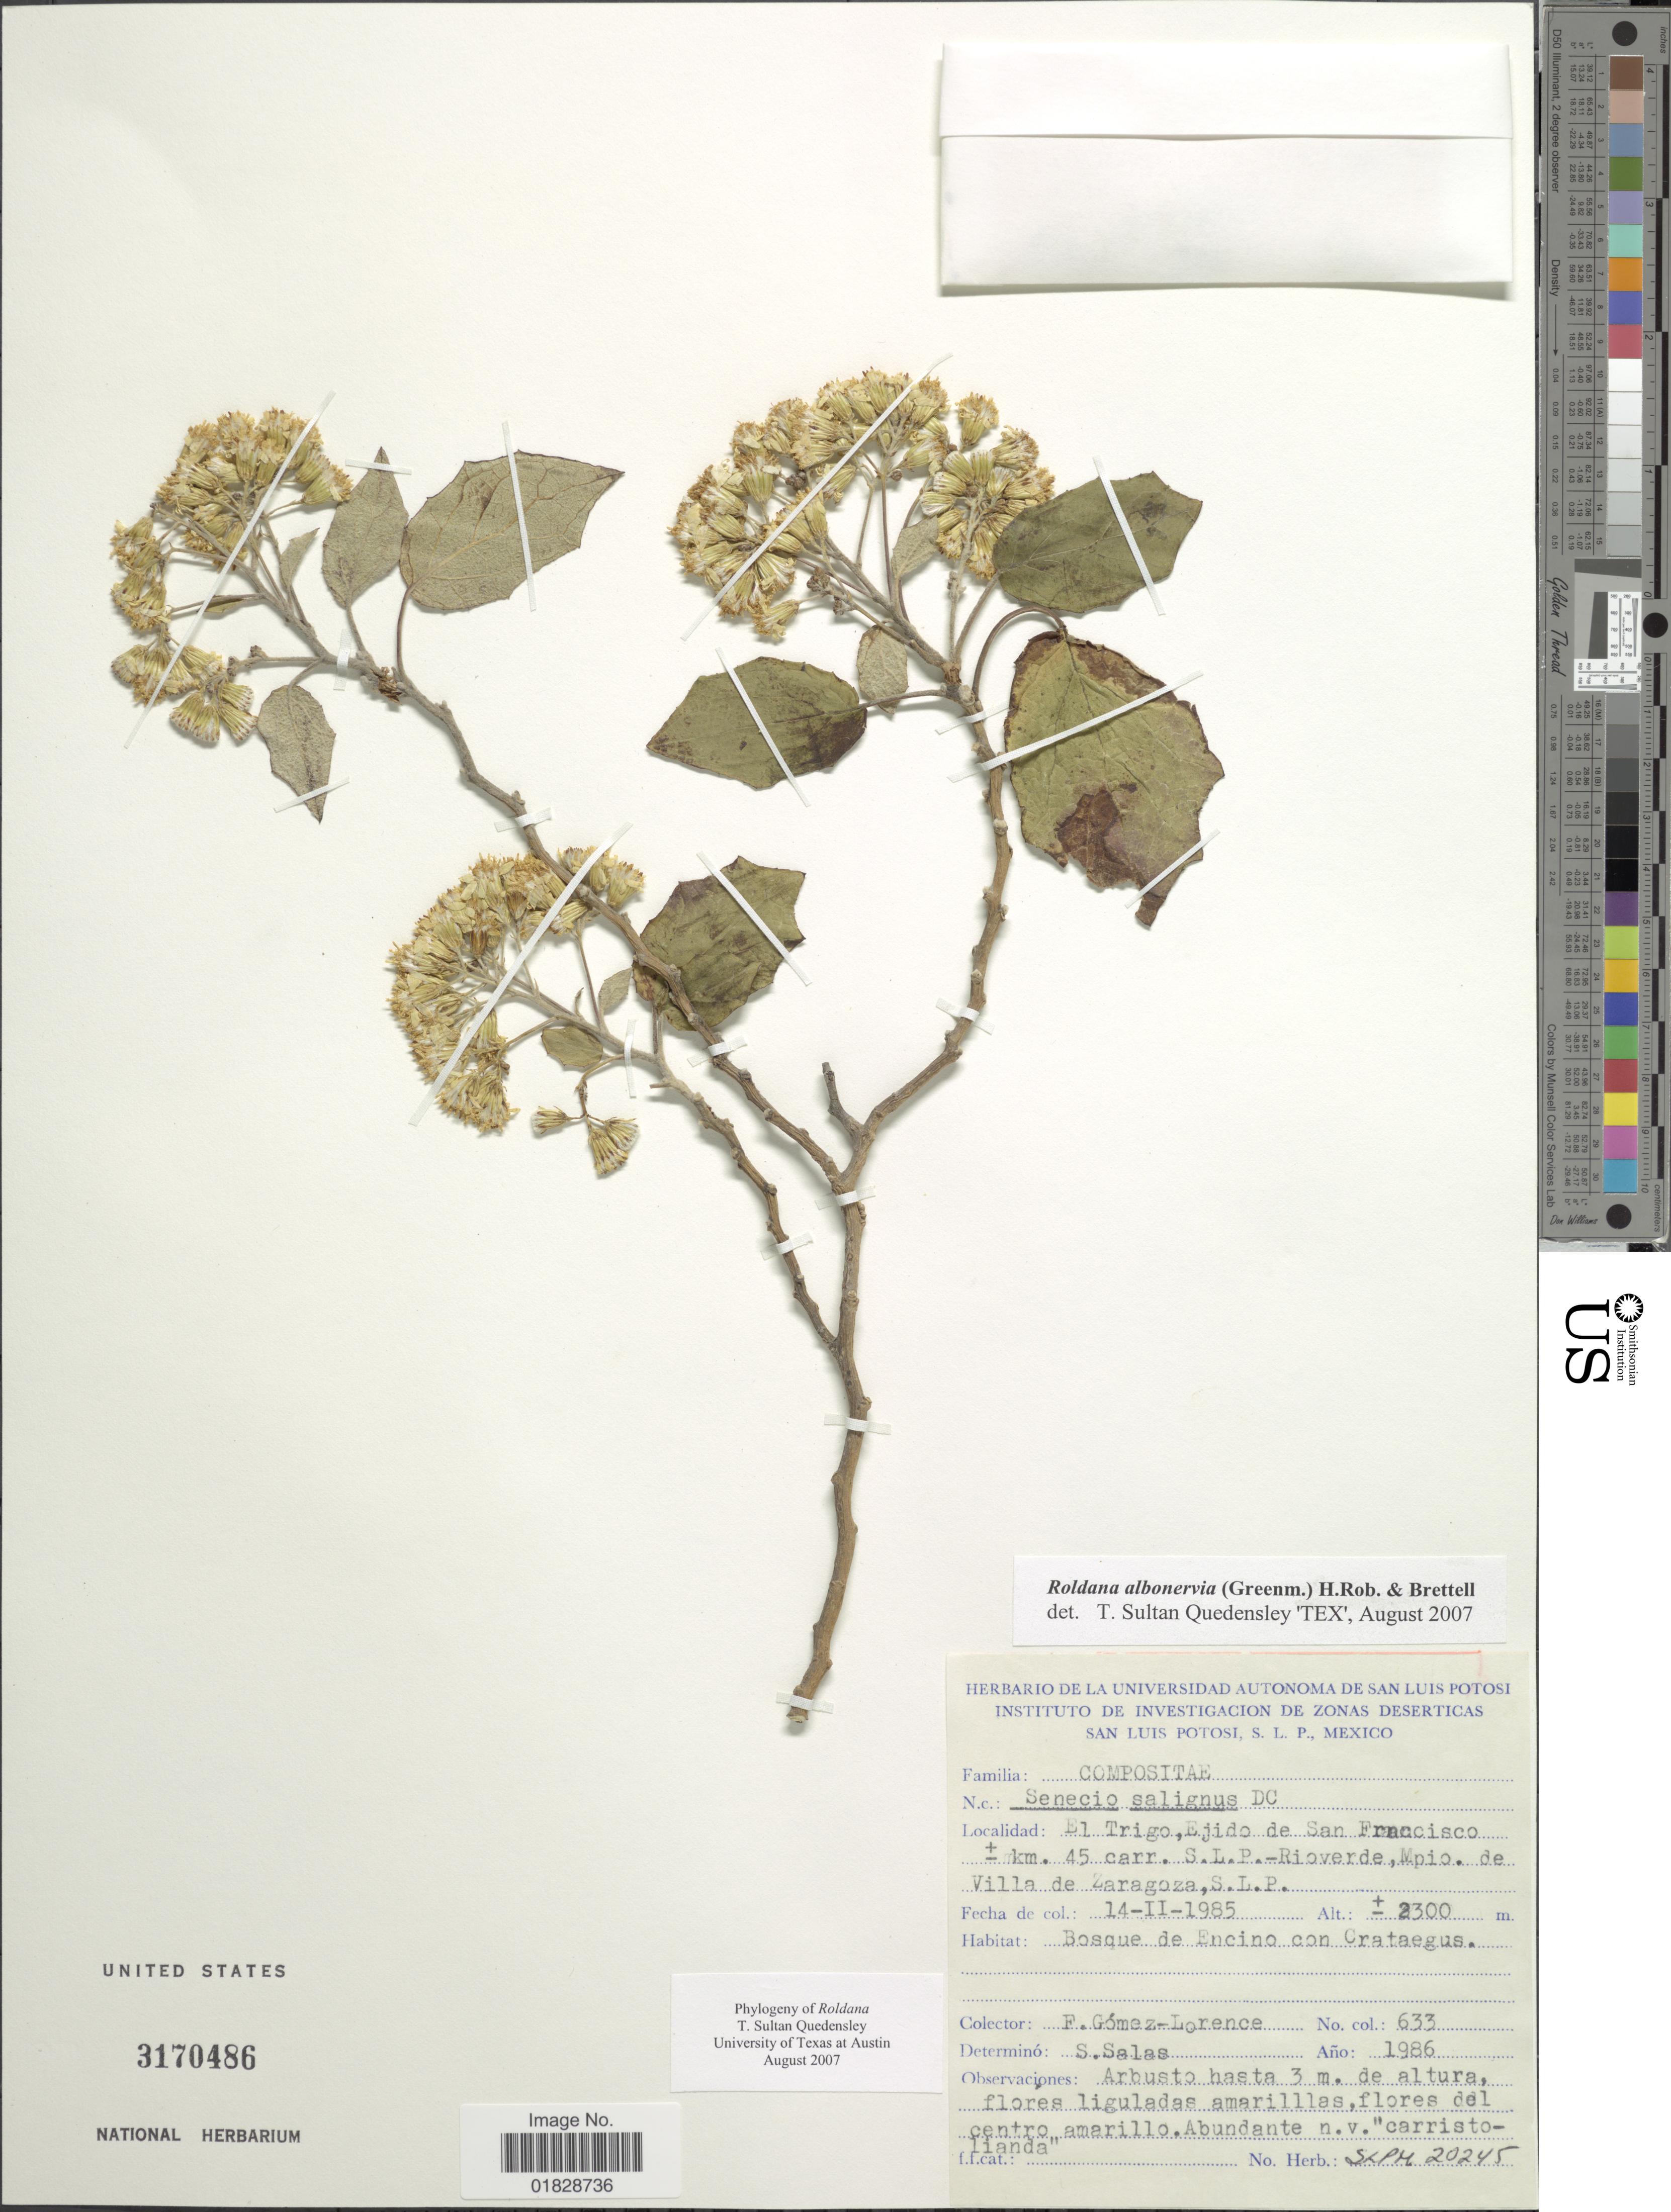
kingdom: Plantae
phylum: Tracheophyta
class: Magnoliopsida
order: Asterales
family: Asteraceae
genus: Roldana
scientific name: Roldana albonervia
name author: (Greenm.) H. Rob. & Brettell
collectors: F. Gómez Lorence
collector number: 633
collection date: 1985-02-14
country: Mexico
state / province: San Luis Potosí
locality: El Trigo, Ejido de San Francisco ± km. 45 carr. S.L.P.-Rioverde, Mpio. de Villa de Zaragoza, S.L.P.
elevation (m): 2300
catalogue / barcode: US 3170486